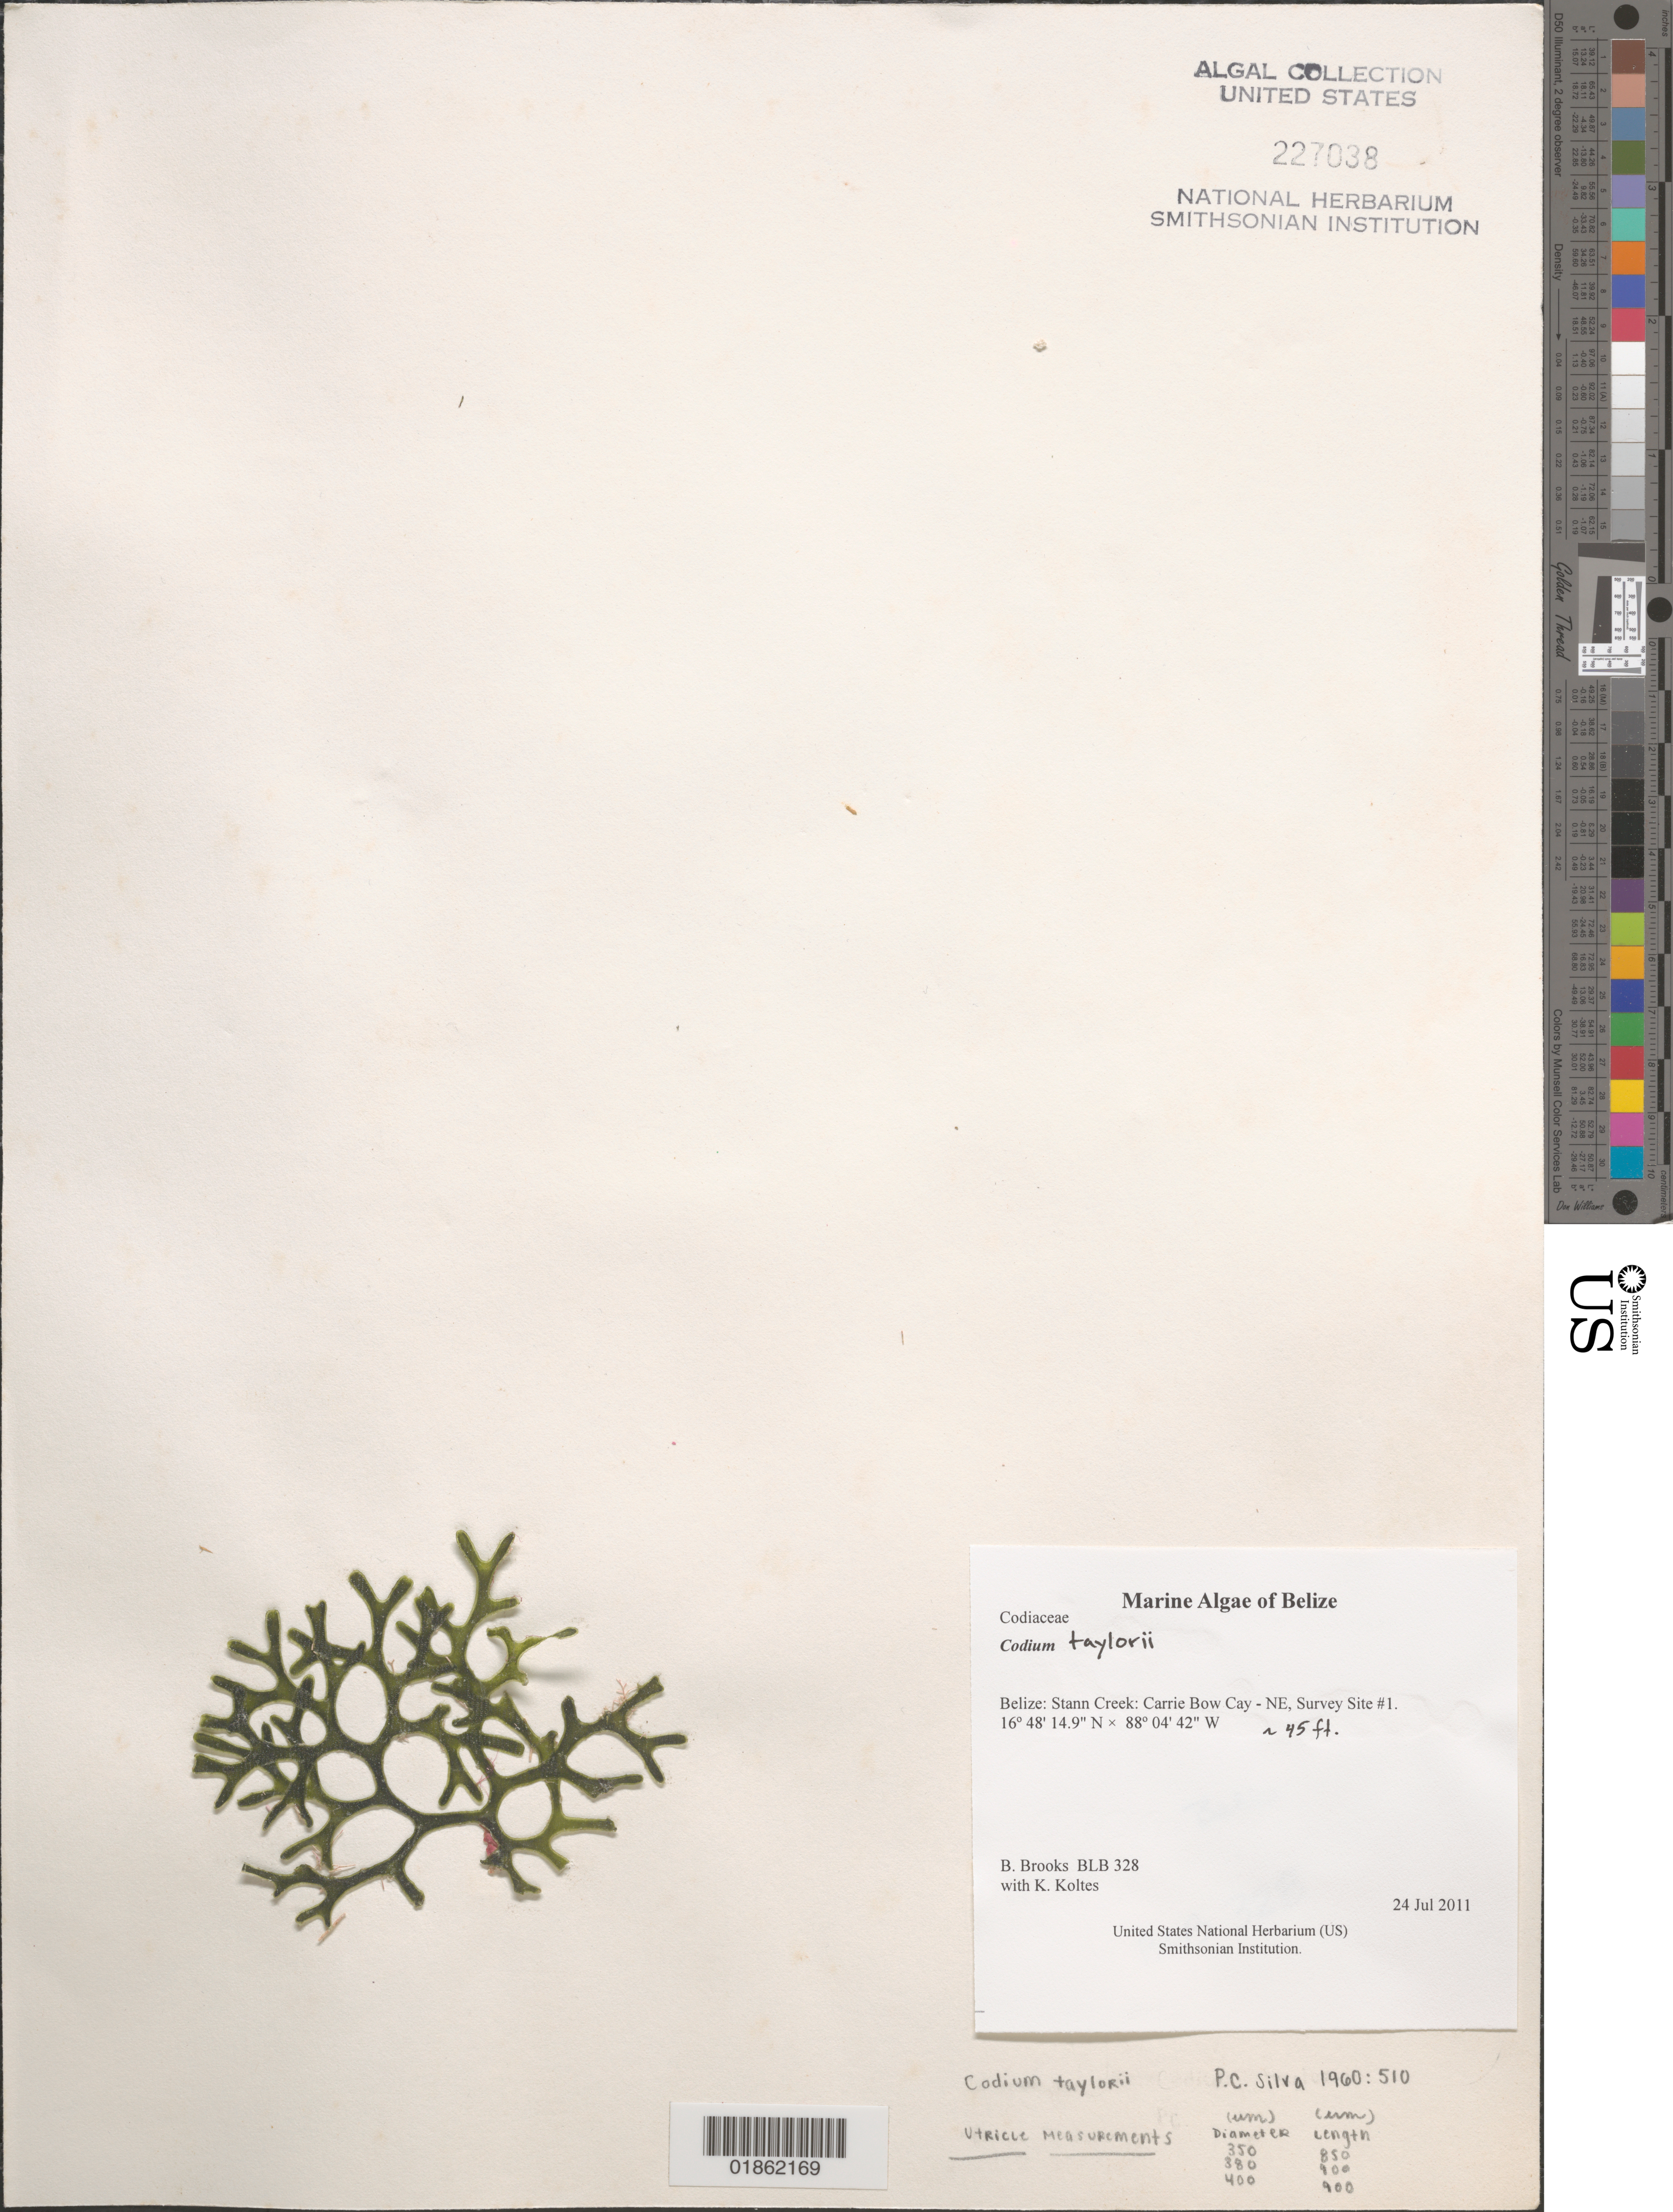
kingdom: Plantae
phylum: Chlorophyta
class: Ulvophyceae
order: Bryopsidales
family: Codiaceae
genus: Codium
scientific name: Codium sp.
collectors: B. Brooks & K. Koltes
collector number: BLB 328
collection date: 2011-07-24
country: Belize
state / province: Stann Creek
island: Carrie Bow Cay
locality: Carrie Bow Cay - NE, Survey Site #1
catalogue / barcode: US 227038